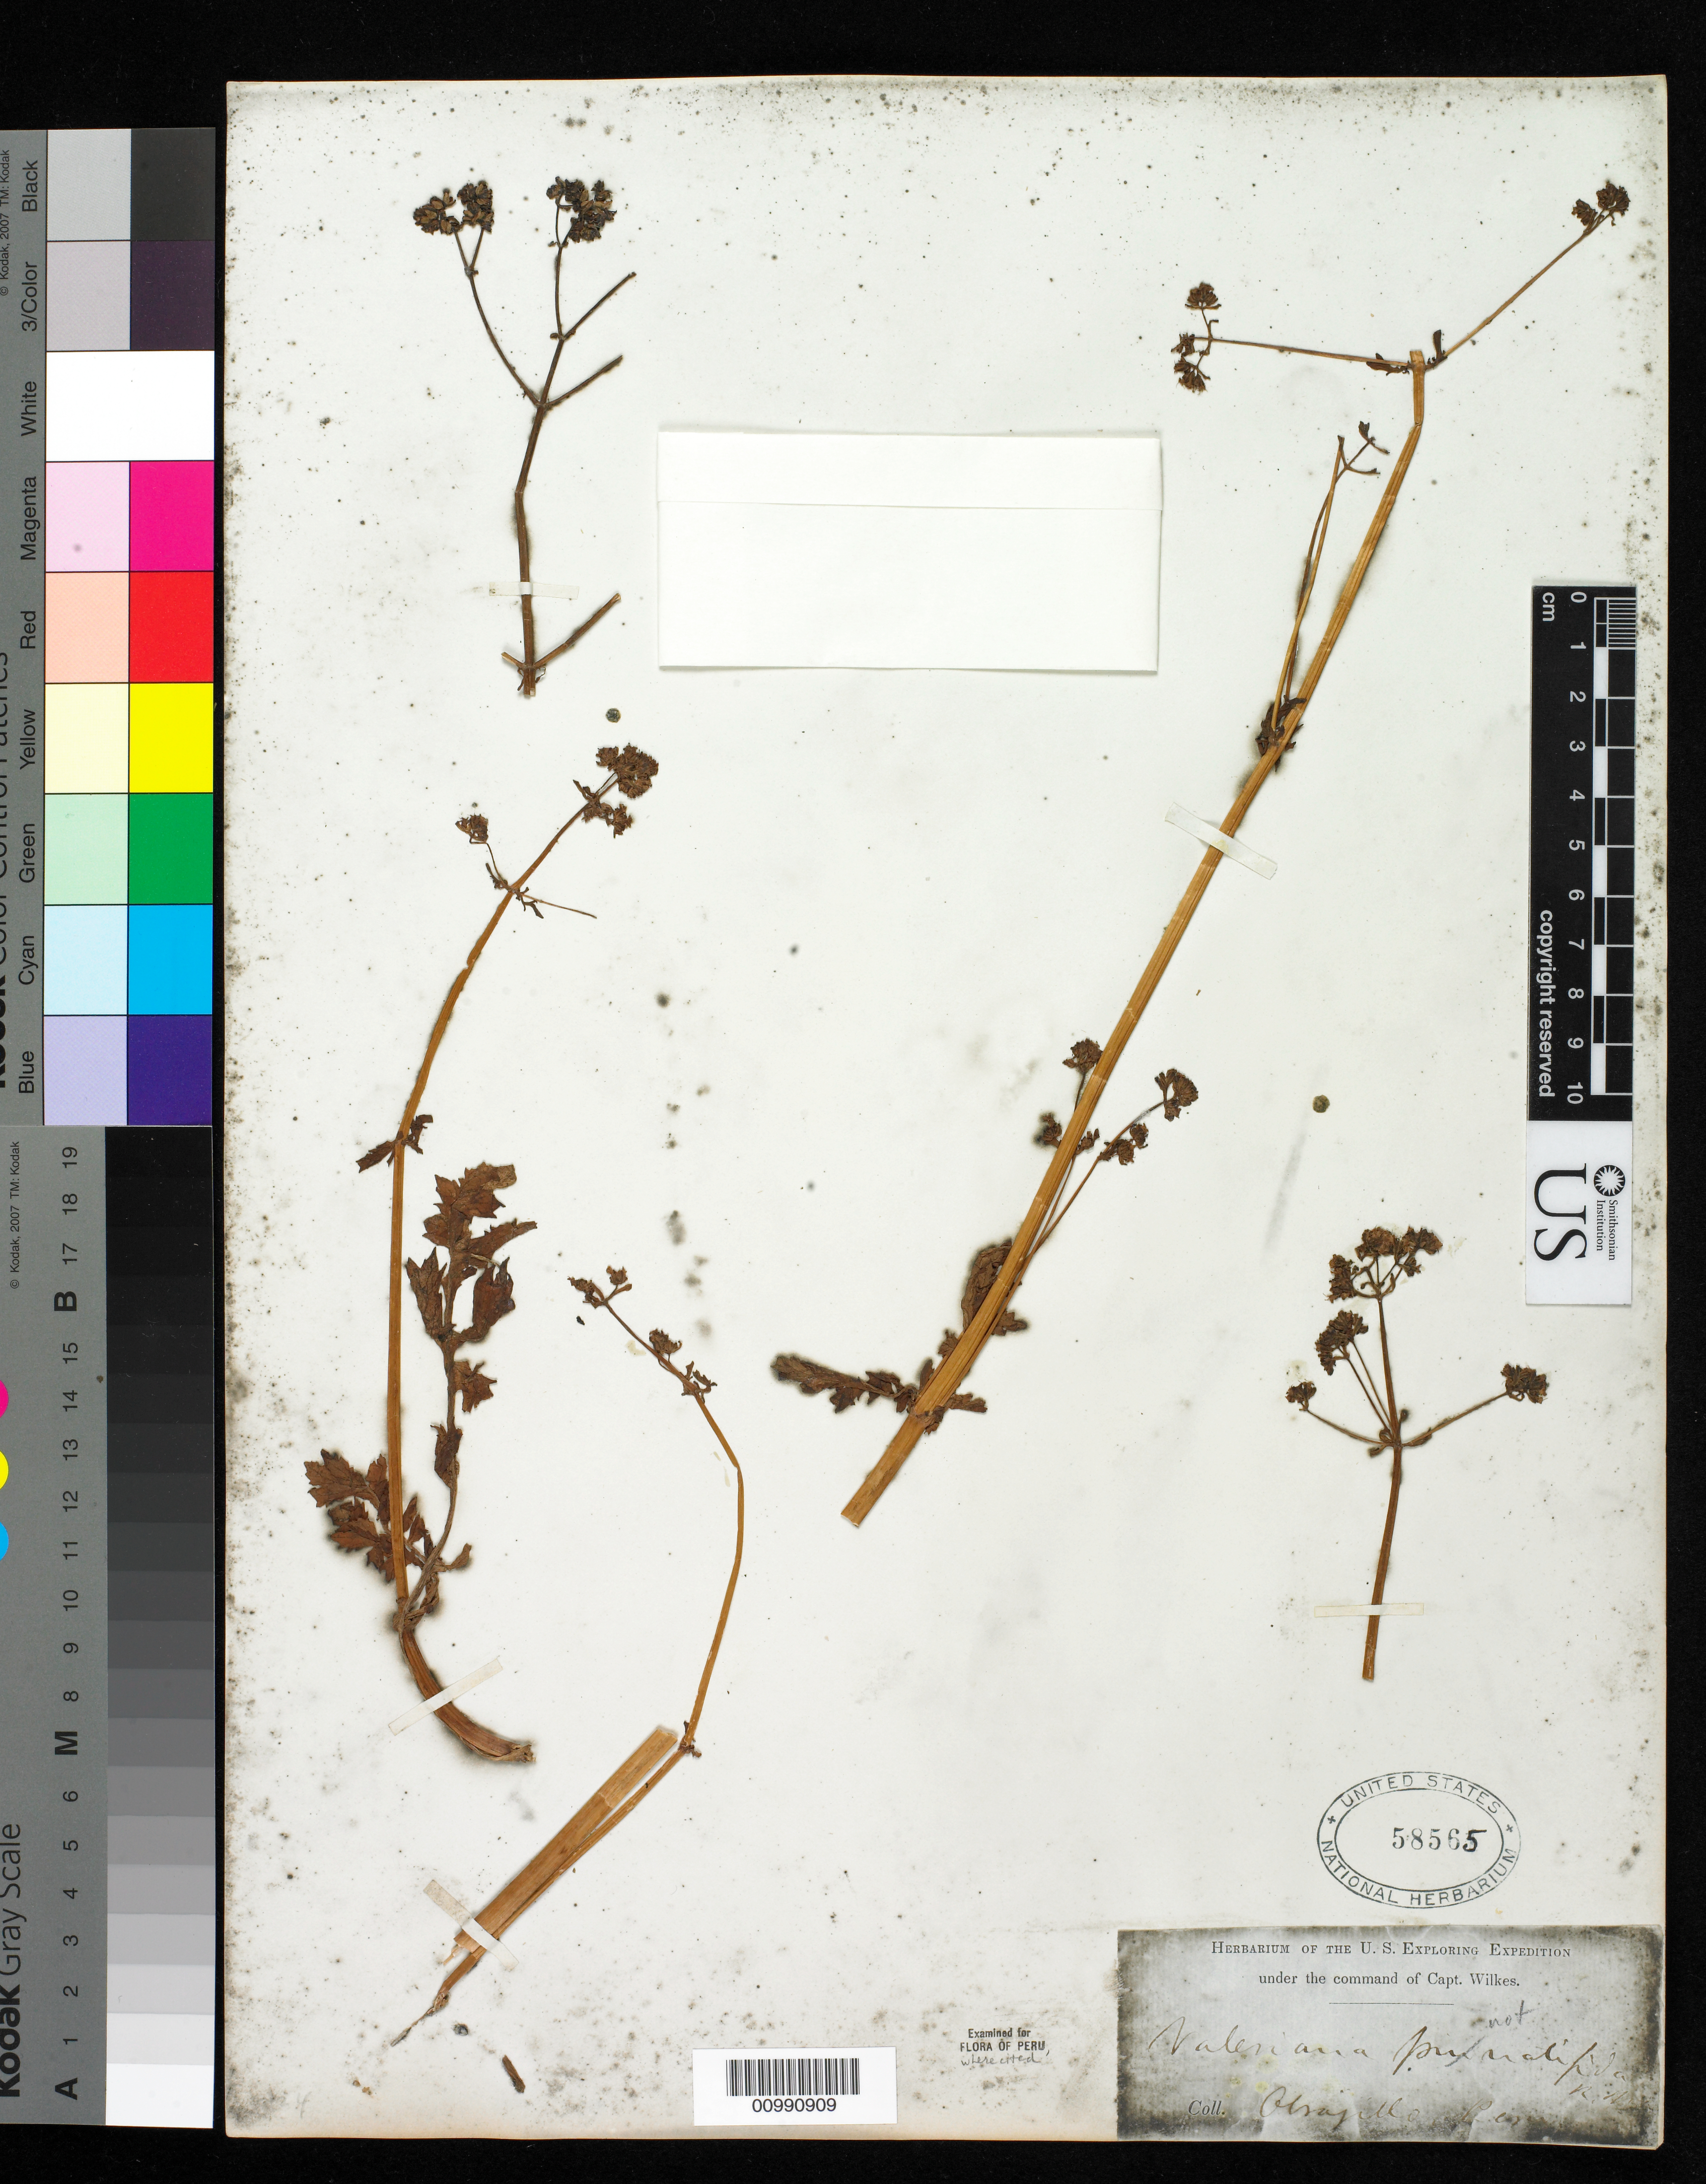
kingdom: Plantae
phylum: Tracheophyta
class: Magnoliopsida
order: Dipsacales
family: Caprifoliaceae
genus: Valeriana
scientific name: Valeriana sp.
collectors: Wilkes Explor. Exped.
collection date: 1838/1842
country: Peru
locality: Obrajillo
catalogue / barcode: US 58565